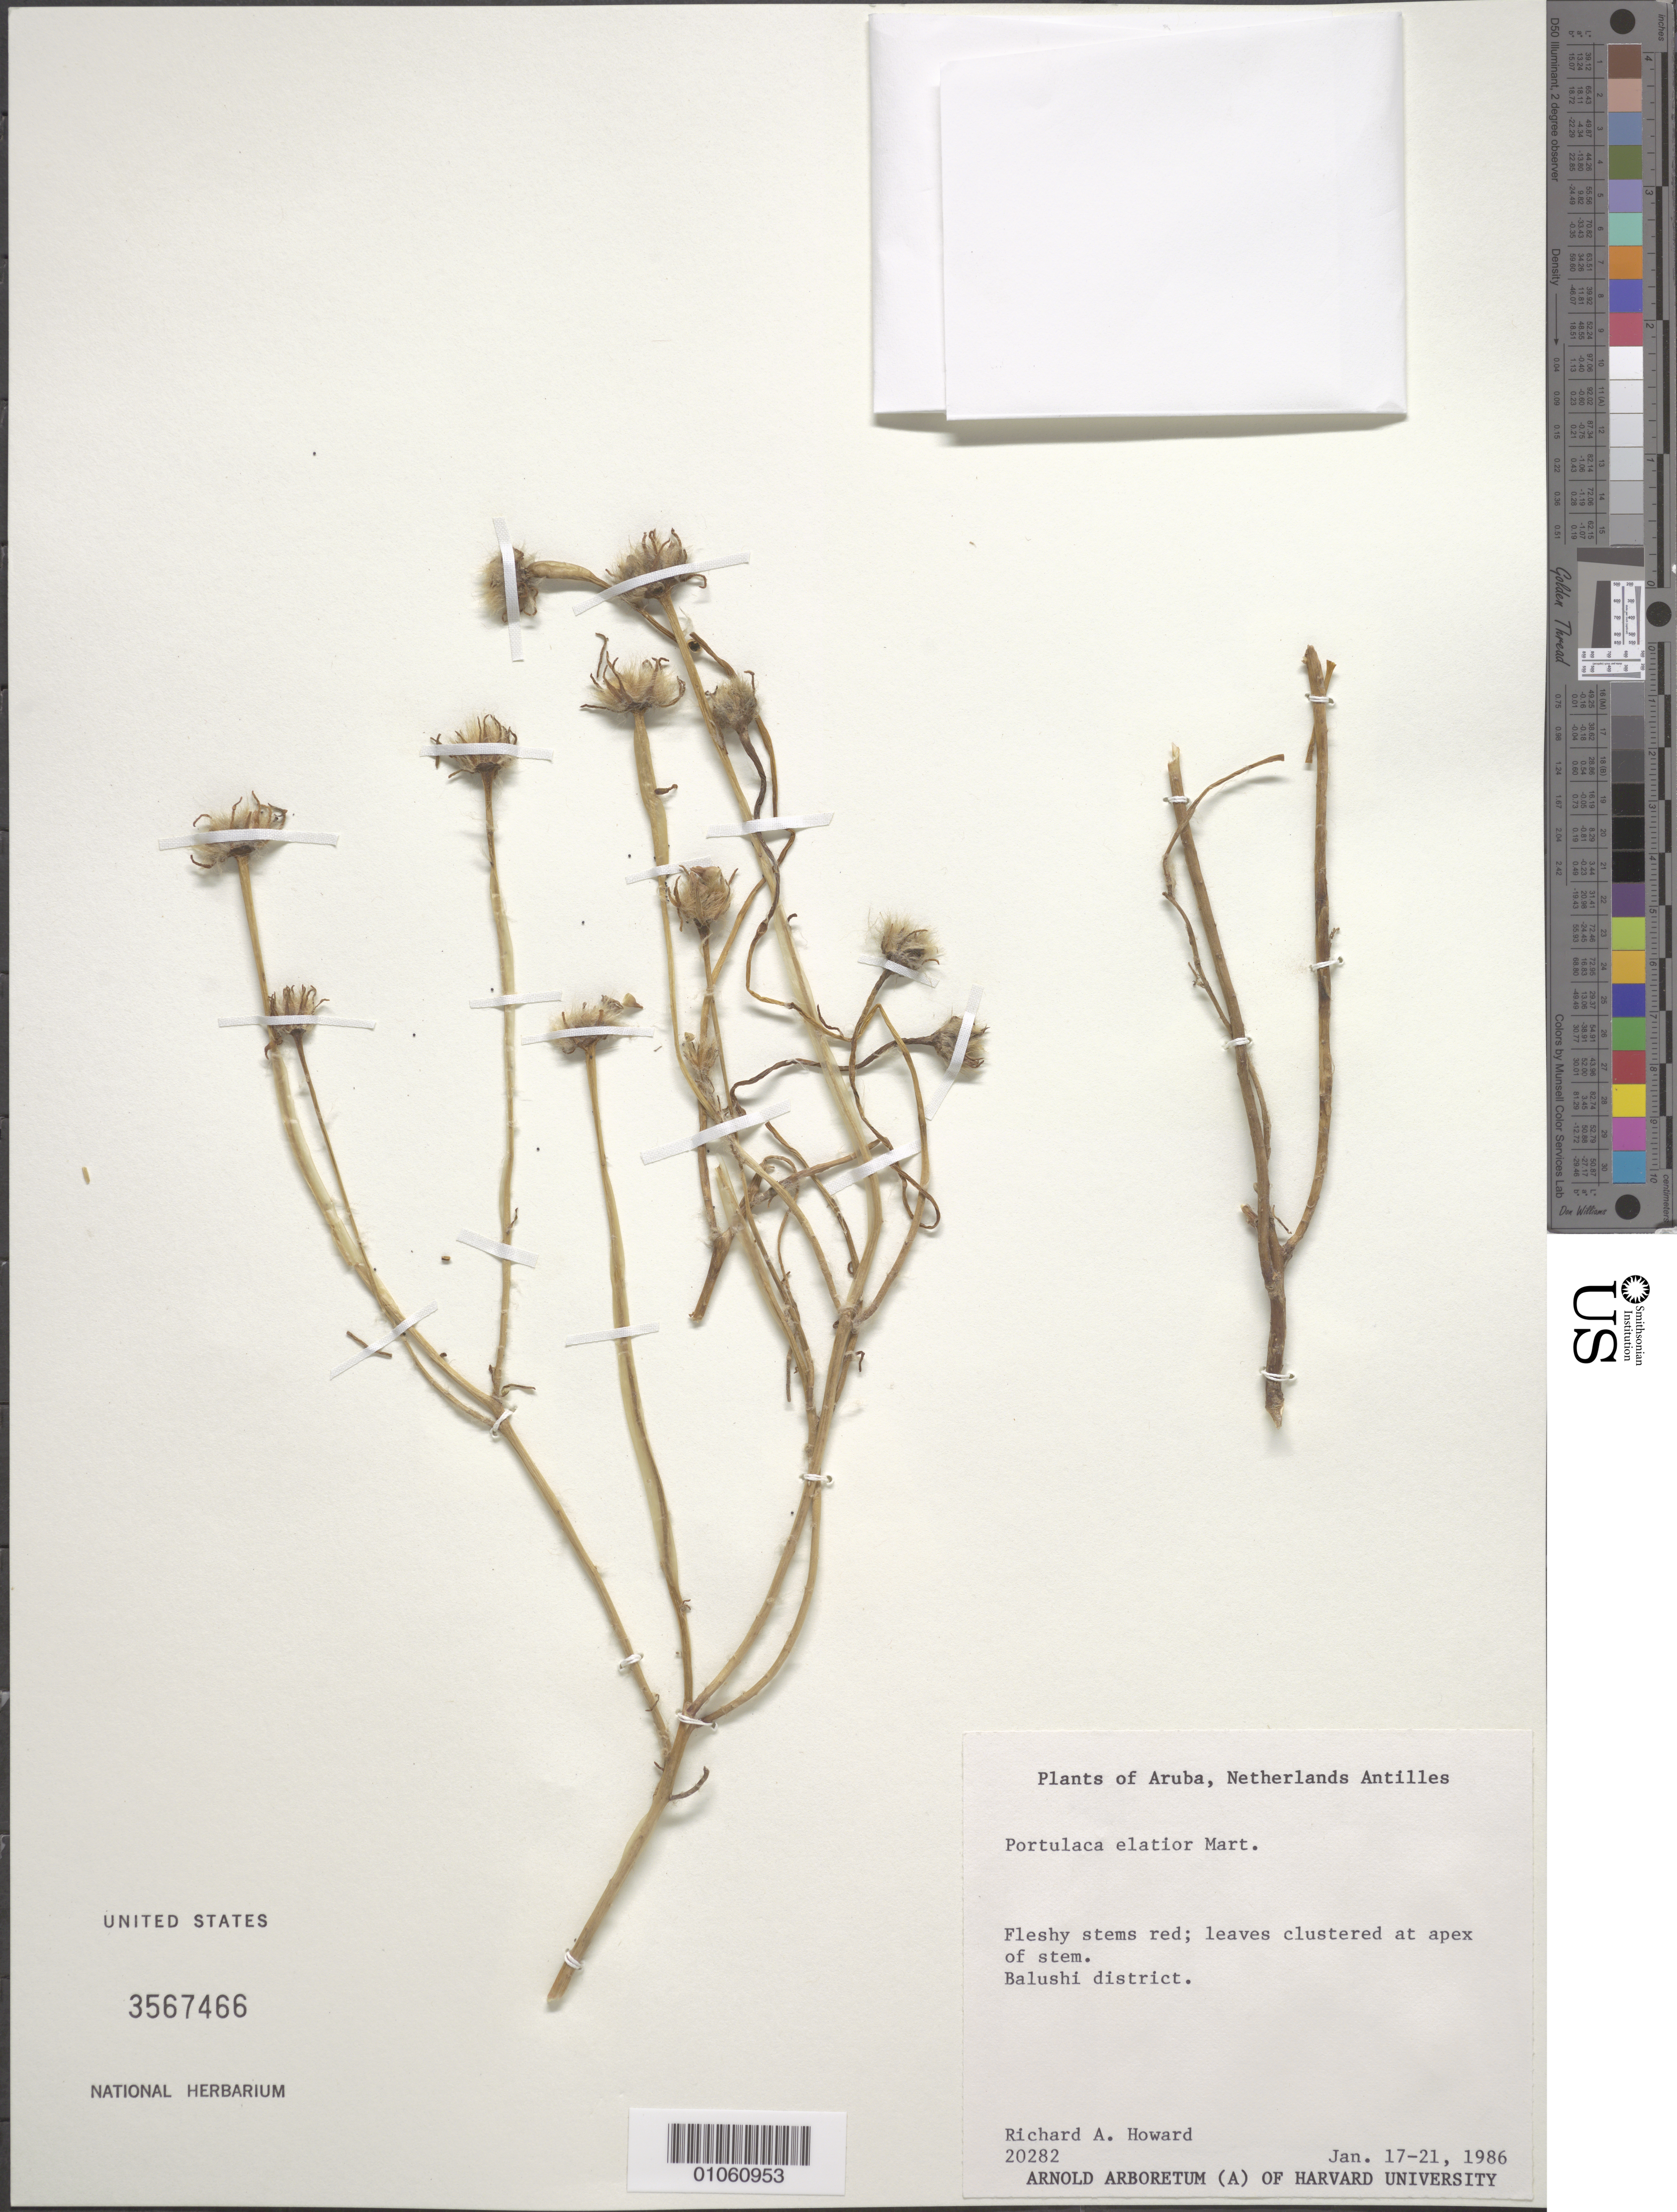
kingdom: Plantae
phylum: Tracheophyta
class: Magnoliopsida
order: Caryophyllales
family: Portulacaceae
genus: Portulaca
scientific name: Portulaca elatior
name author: Mart. ex Rohrb.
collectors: R. A. Howard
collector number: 20282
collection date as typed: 17 Jan 1986 to 21 Jan 1986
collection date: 1986-01-17/1986-01-21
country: Aruba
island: Aruba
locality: Balushi district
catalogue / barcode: US 3567466